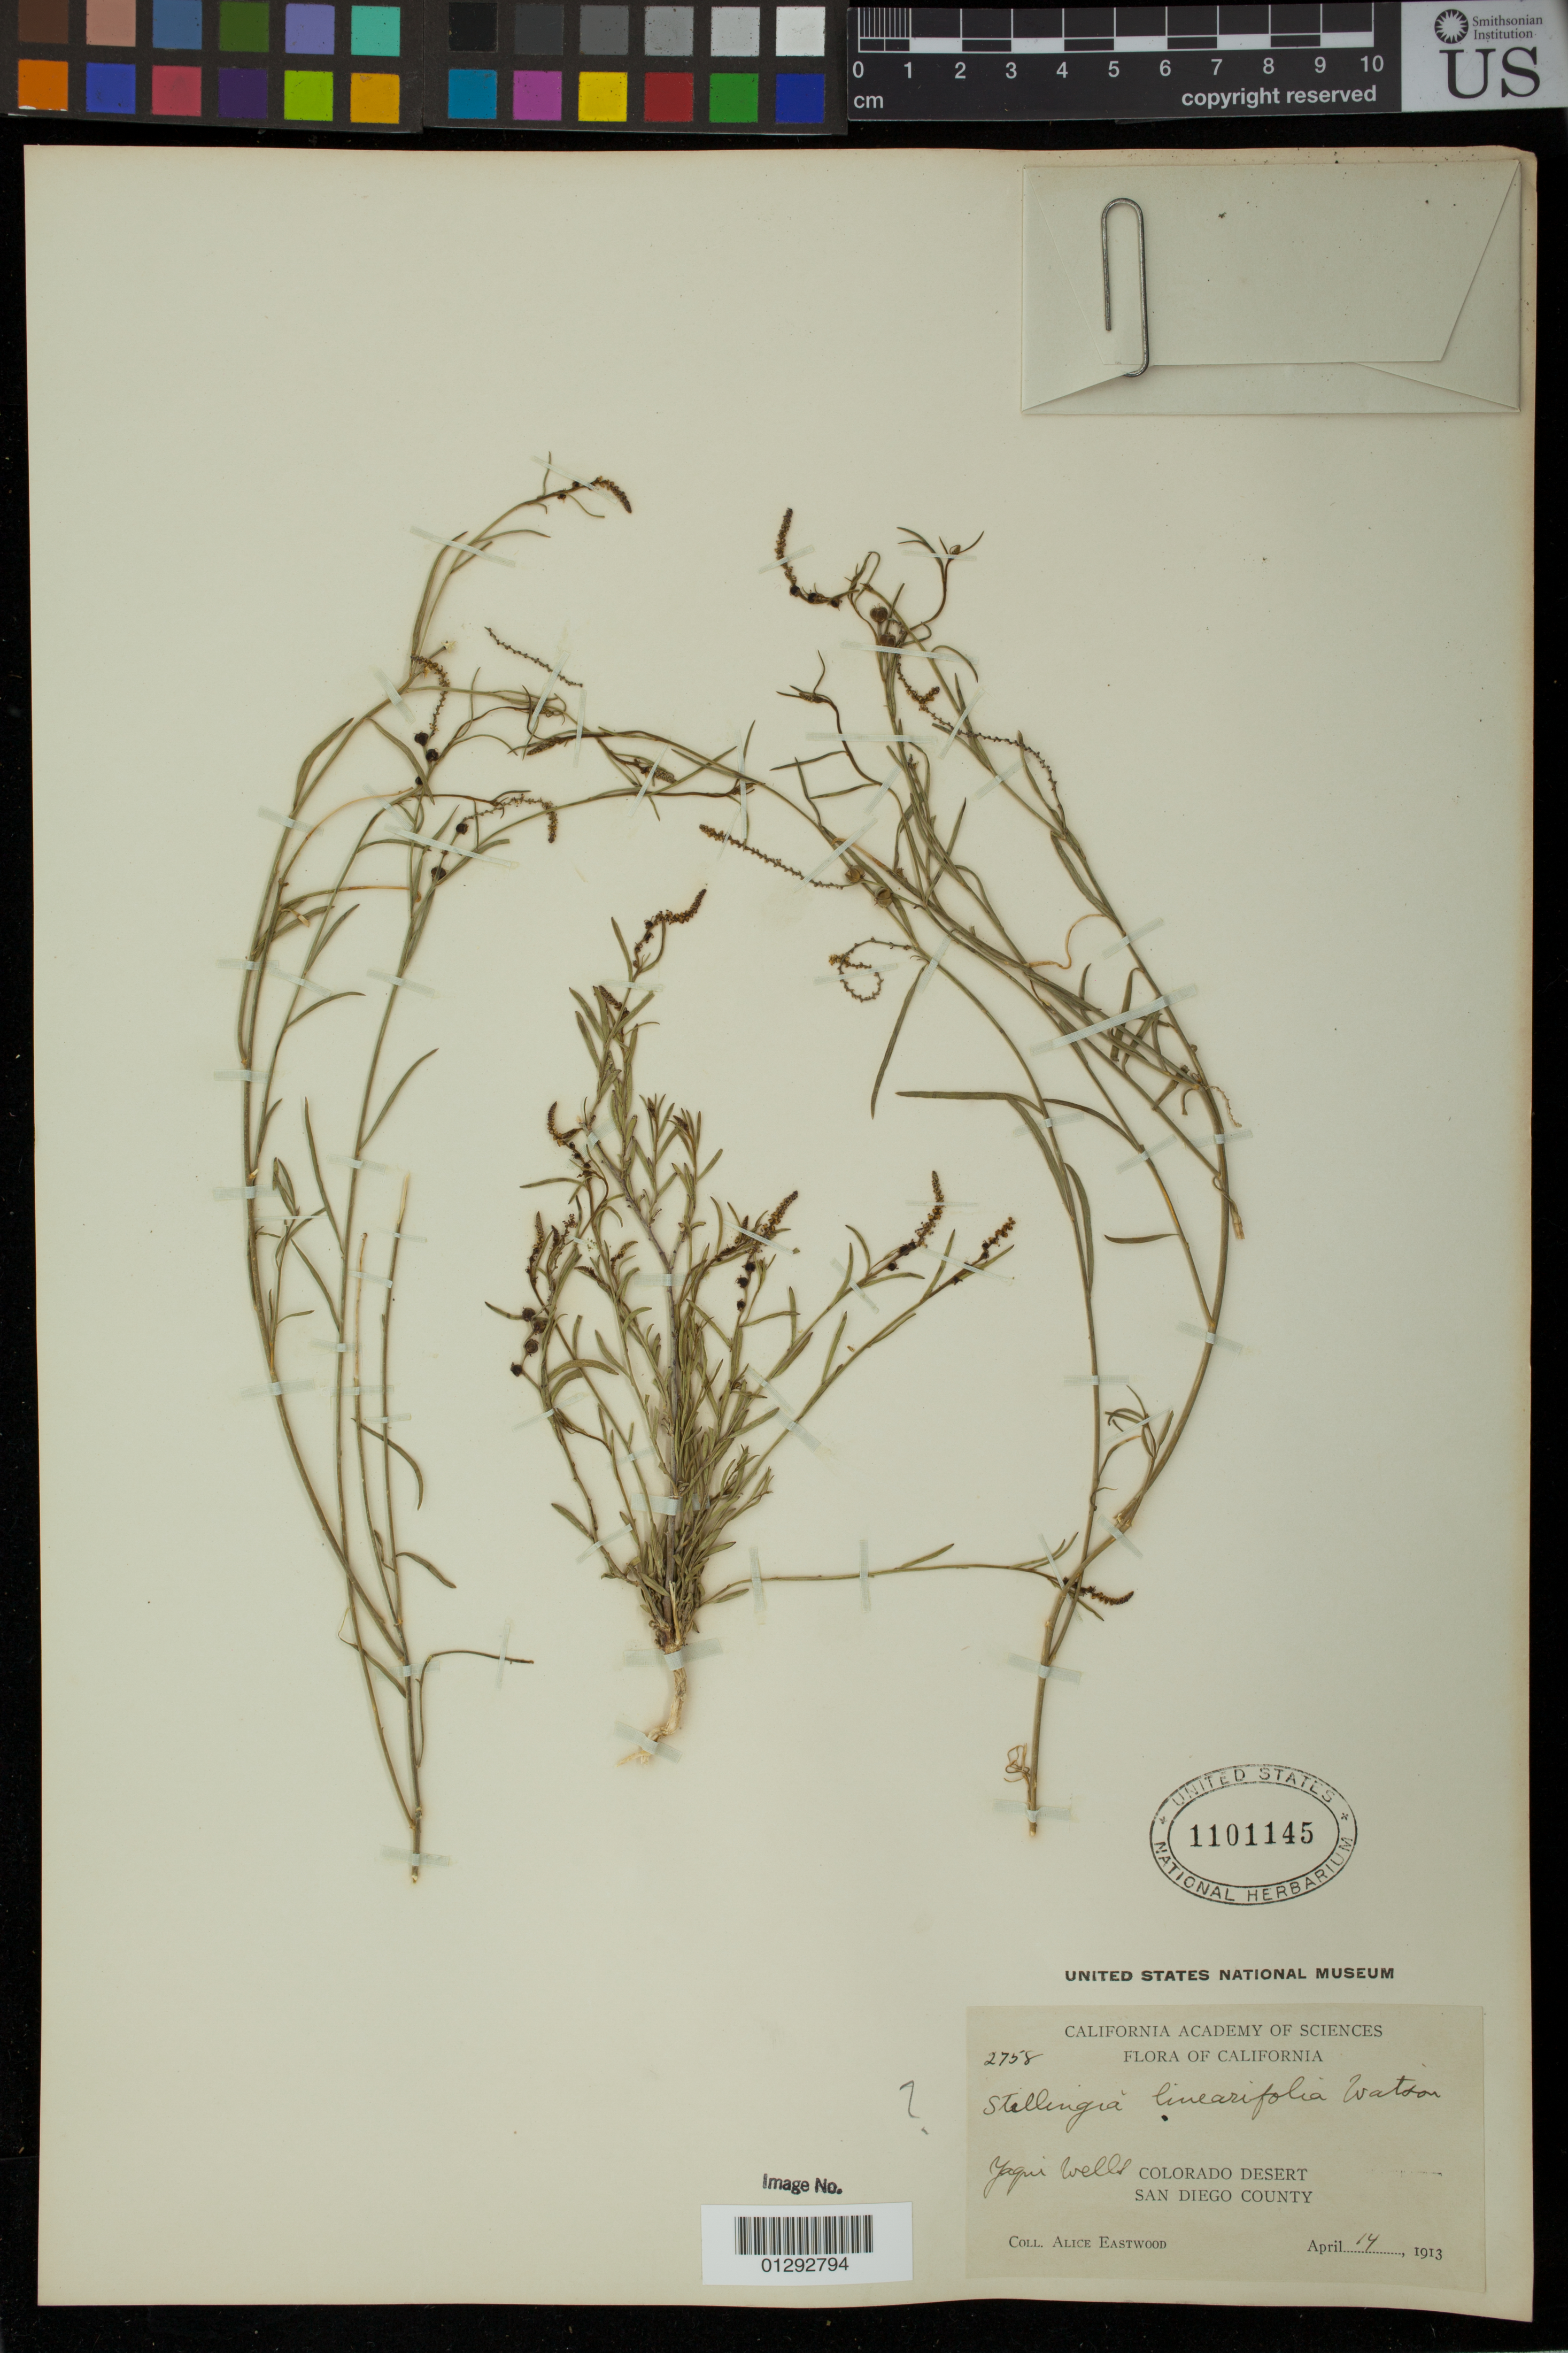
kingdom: Plantae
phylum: Tracheophyta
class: Magnoliopsida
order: Malpighiales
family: Euphorbiaceae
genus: Stillingia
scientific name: Stillingia linearifolia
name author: S. Watson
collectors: A. Eastwood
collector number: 2758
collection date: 1913-04-14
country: United States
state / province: California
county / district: San Diego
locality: Yagui Wells, Colorado Desert, San Diego County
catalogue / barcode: US 1101145